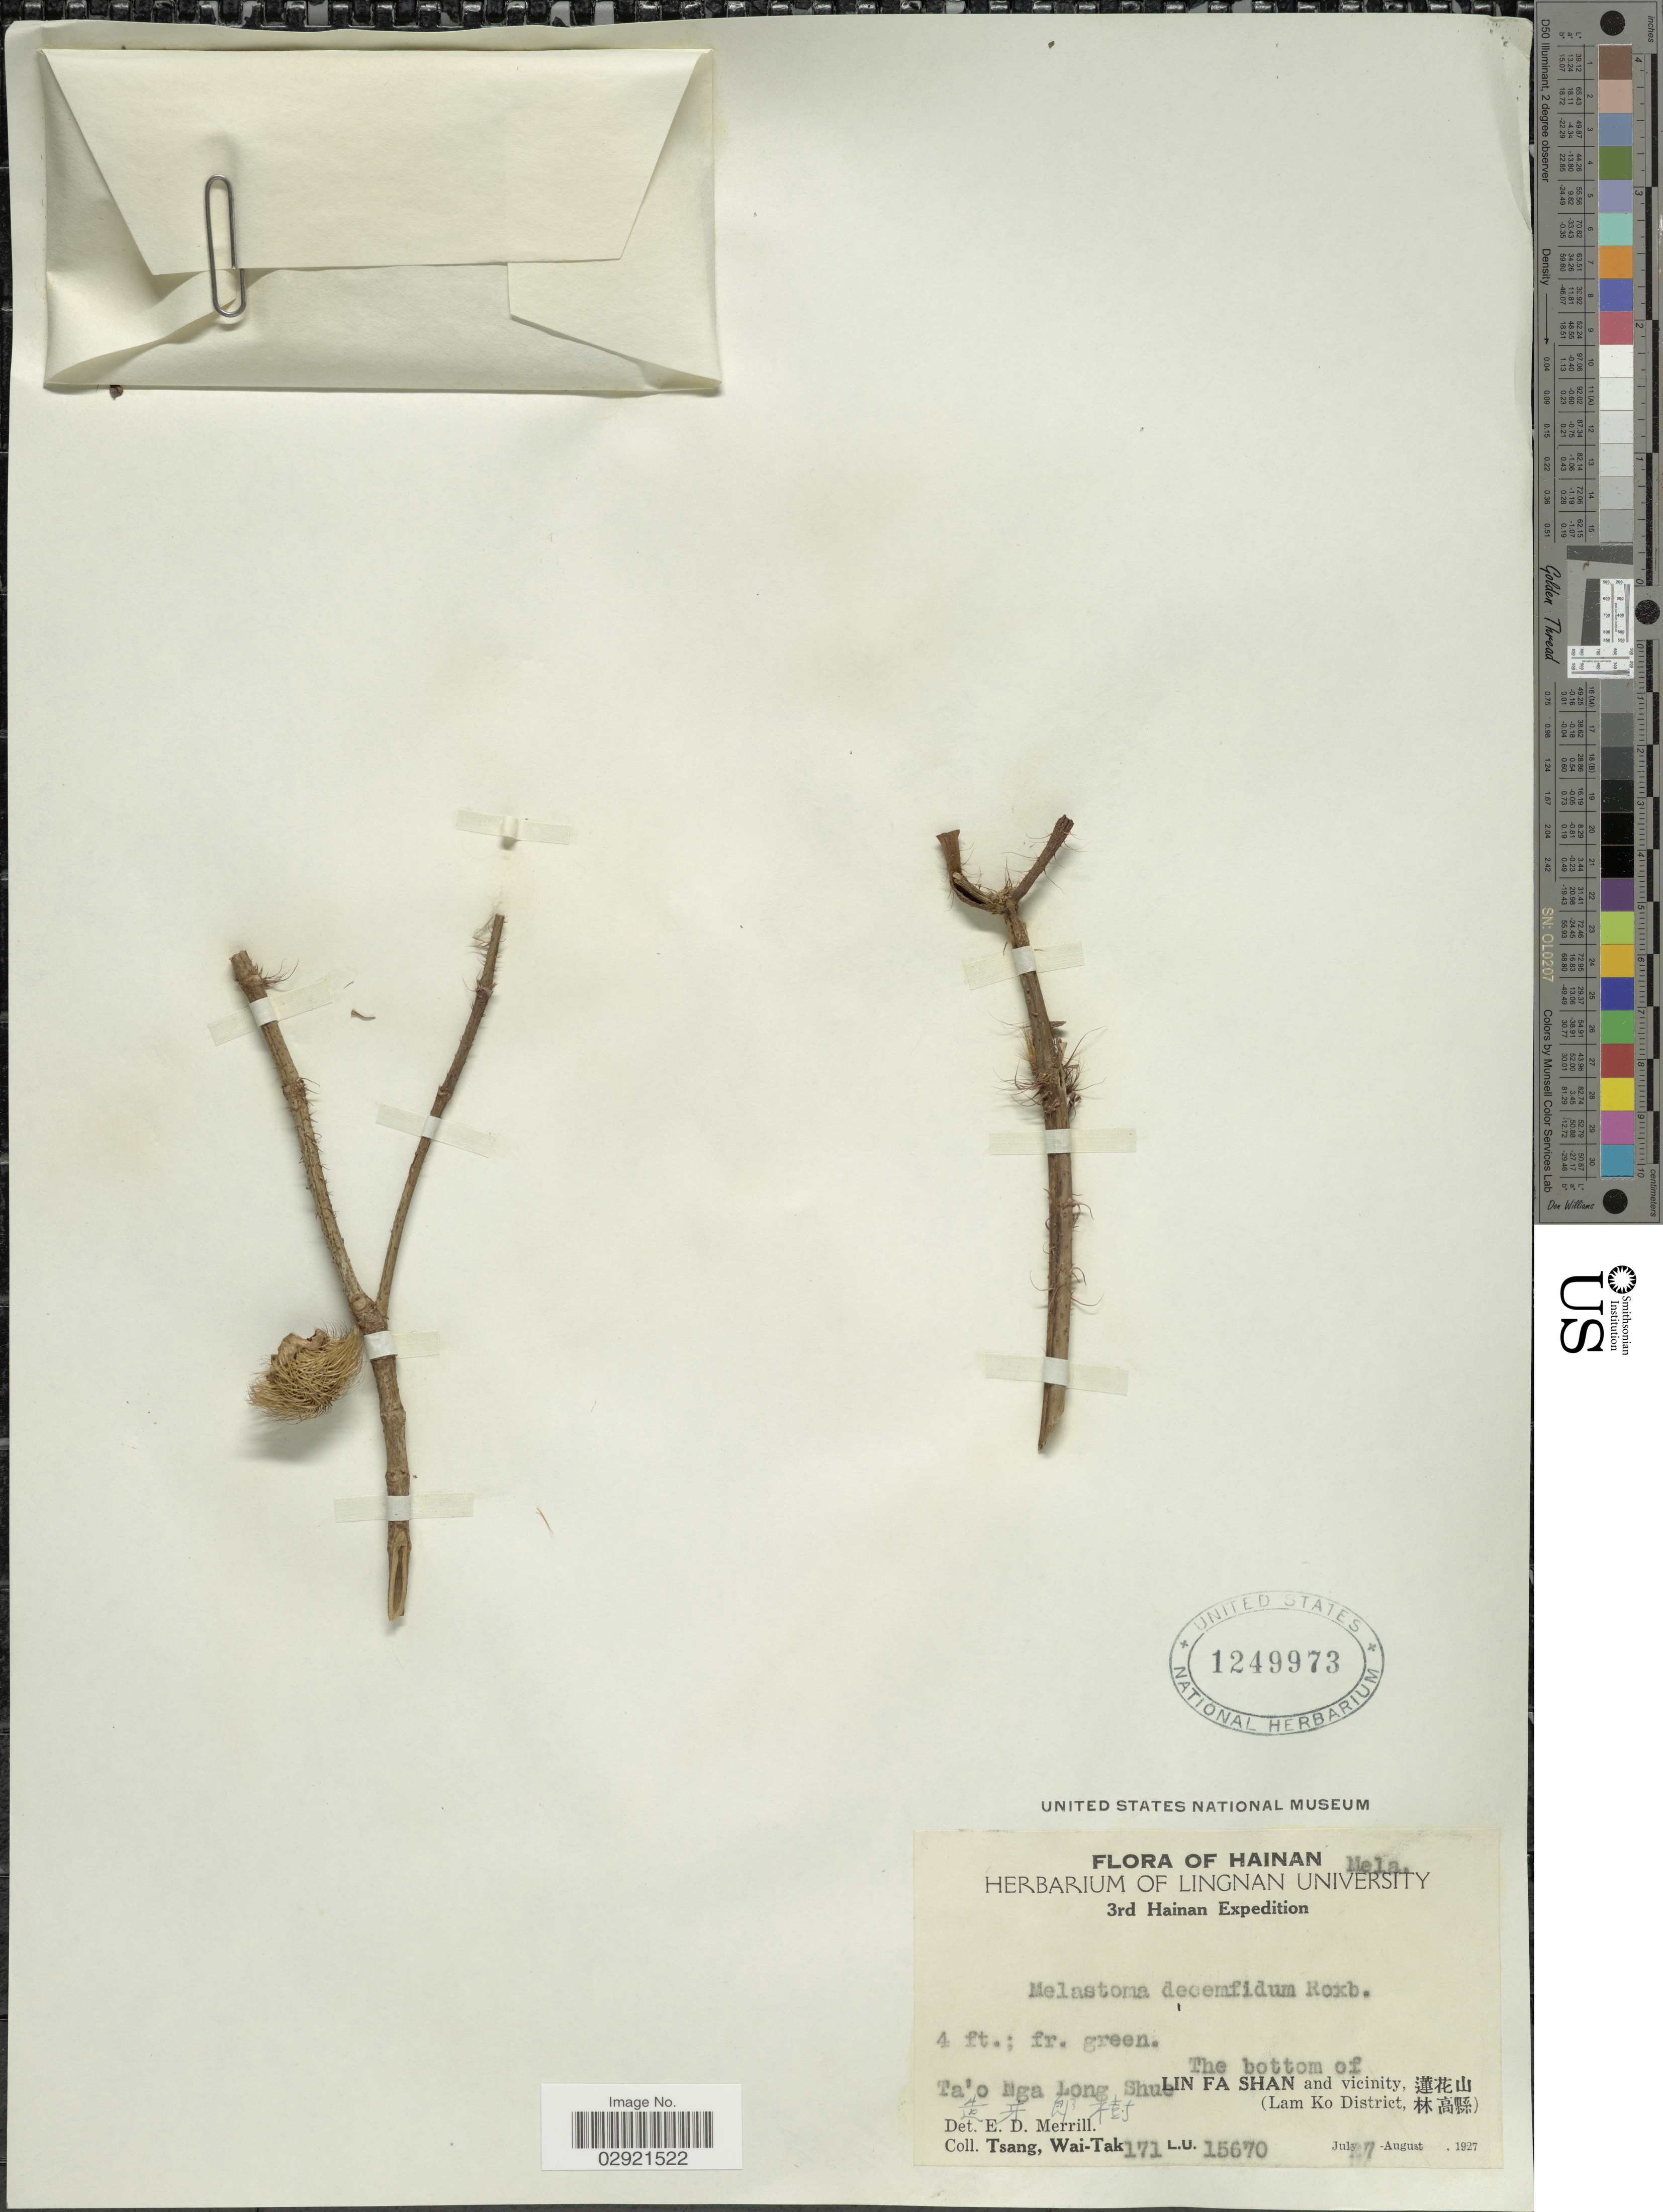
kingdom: Plantae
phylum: Tracheophyta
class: Magnoliopsida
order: Myrtales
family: Melastomataceae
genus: Melastoma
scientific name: Melastoma sanguineum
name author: Sims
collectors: W. T. Tsang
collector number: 171LU15670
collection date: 1927-07-27/1927-08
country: China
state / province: Hainan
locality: The bottom of Ta'o Nga Long Shue X. Lin Fa Shan and vicinity, X. (Lam Ko District, X).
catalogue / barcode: US 1249973